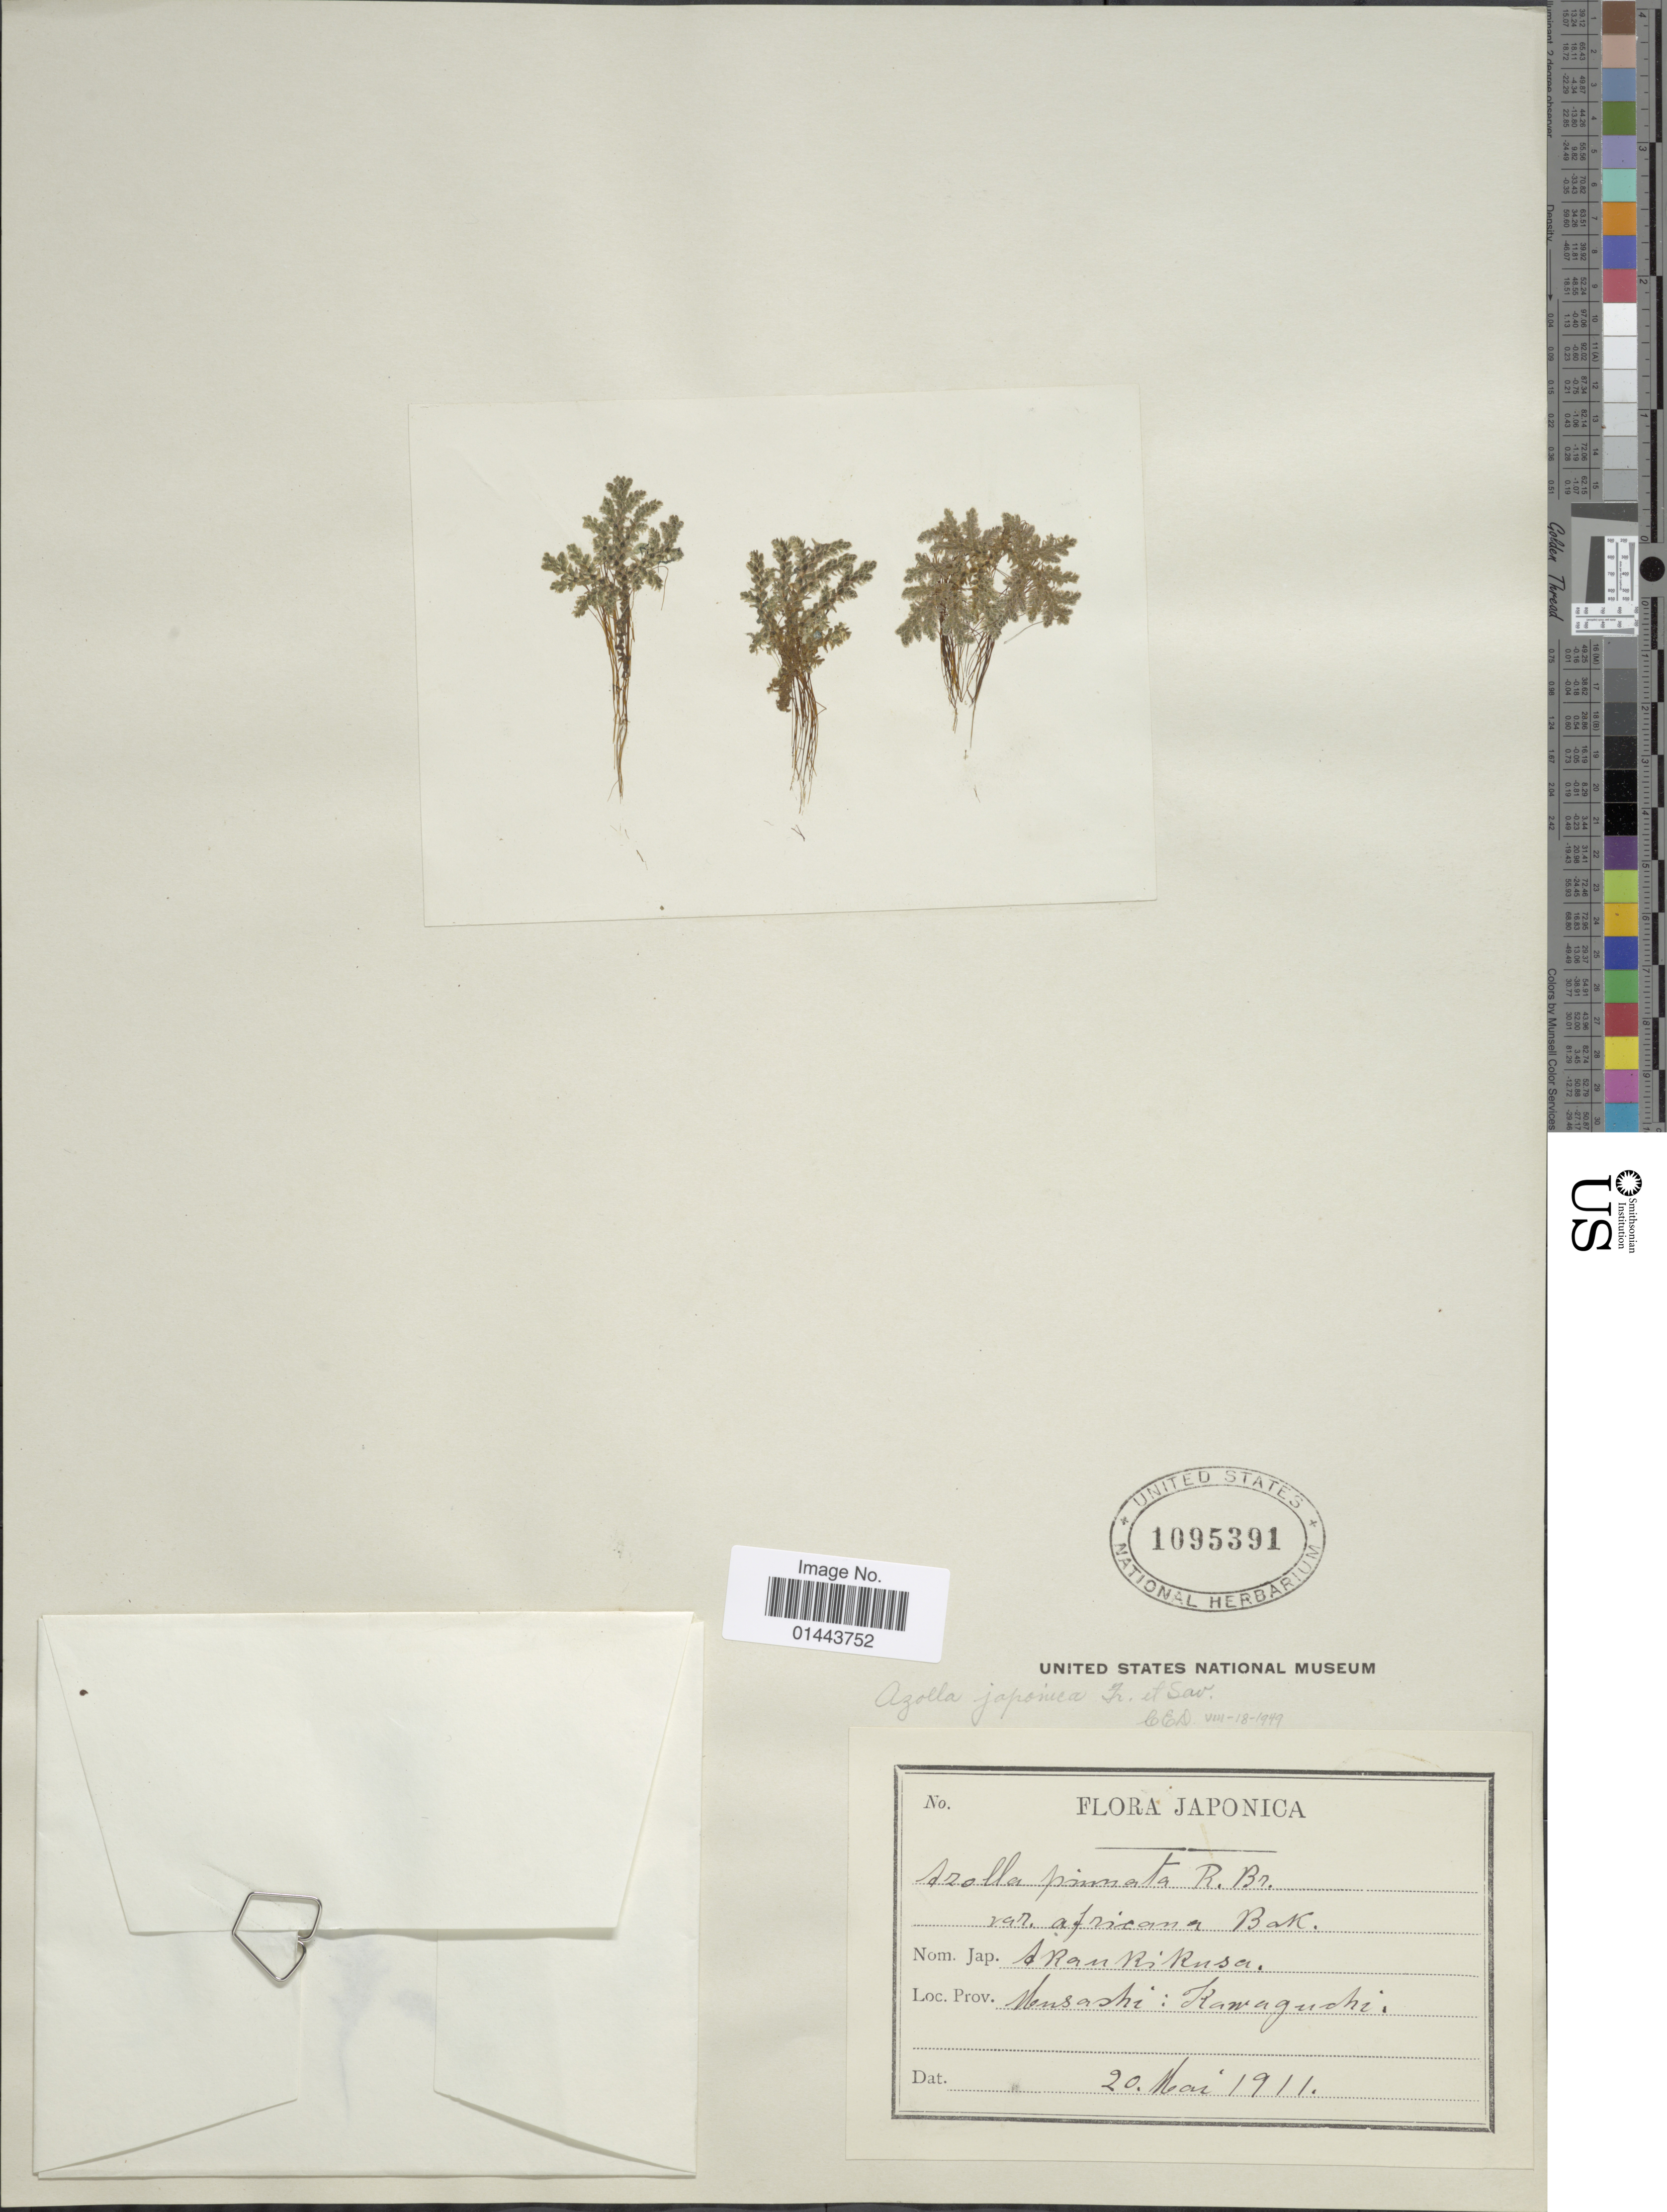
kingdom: Plantae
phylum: Tracheophyta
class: Polypodiopsida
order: Salviniales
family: Salviniaceae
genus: Azolla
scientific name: Azolla japonica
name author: Nakai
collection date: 1911-05-20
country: Japan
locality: Musashi: Kawaguchi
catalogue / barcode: US 1095391